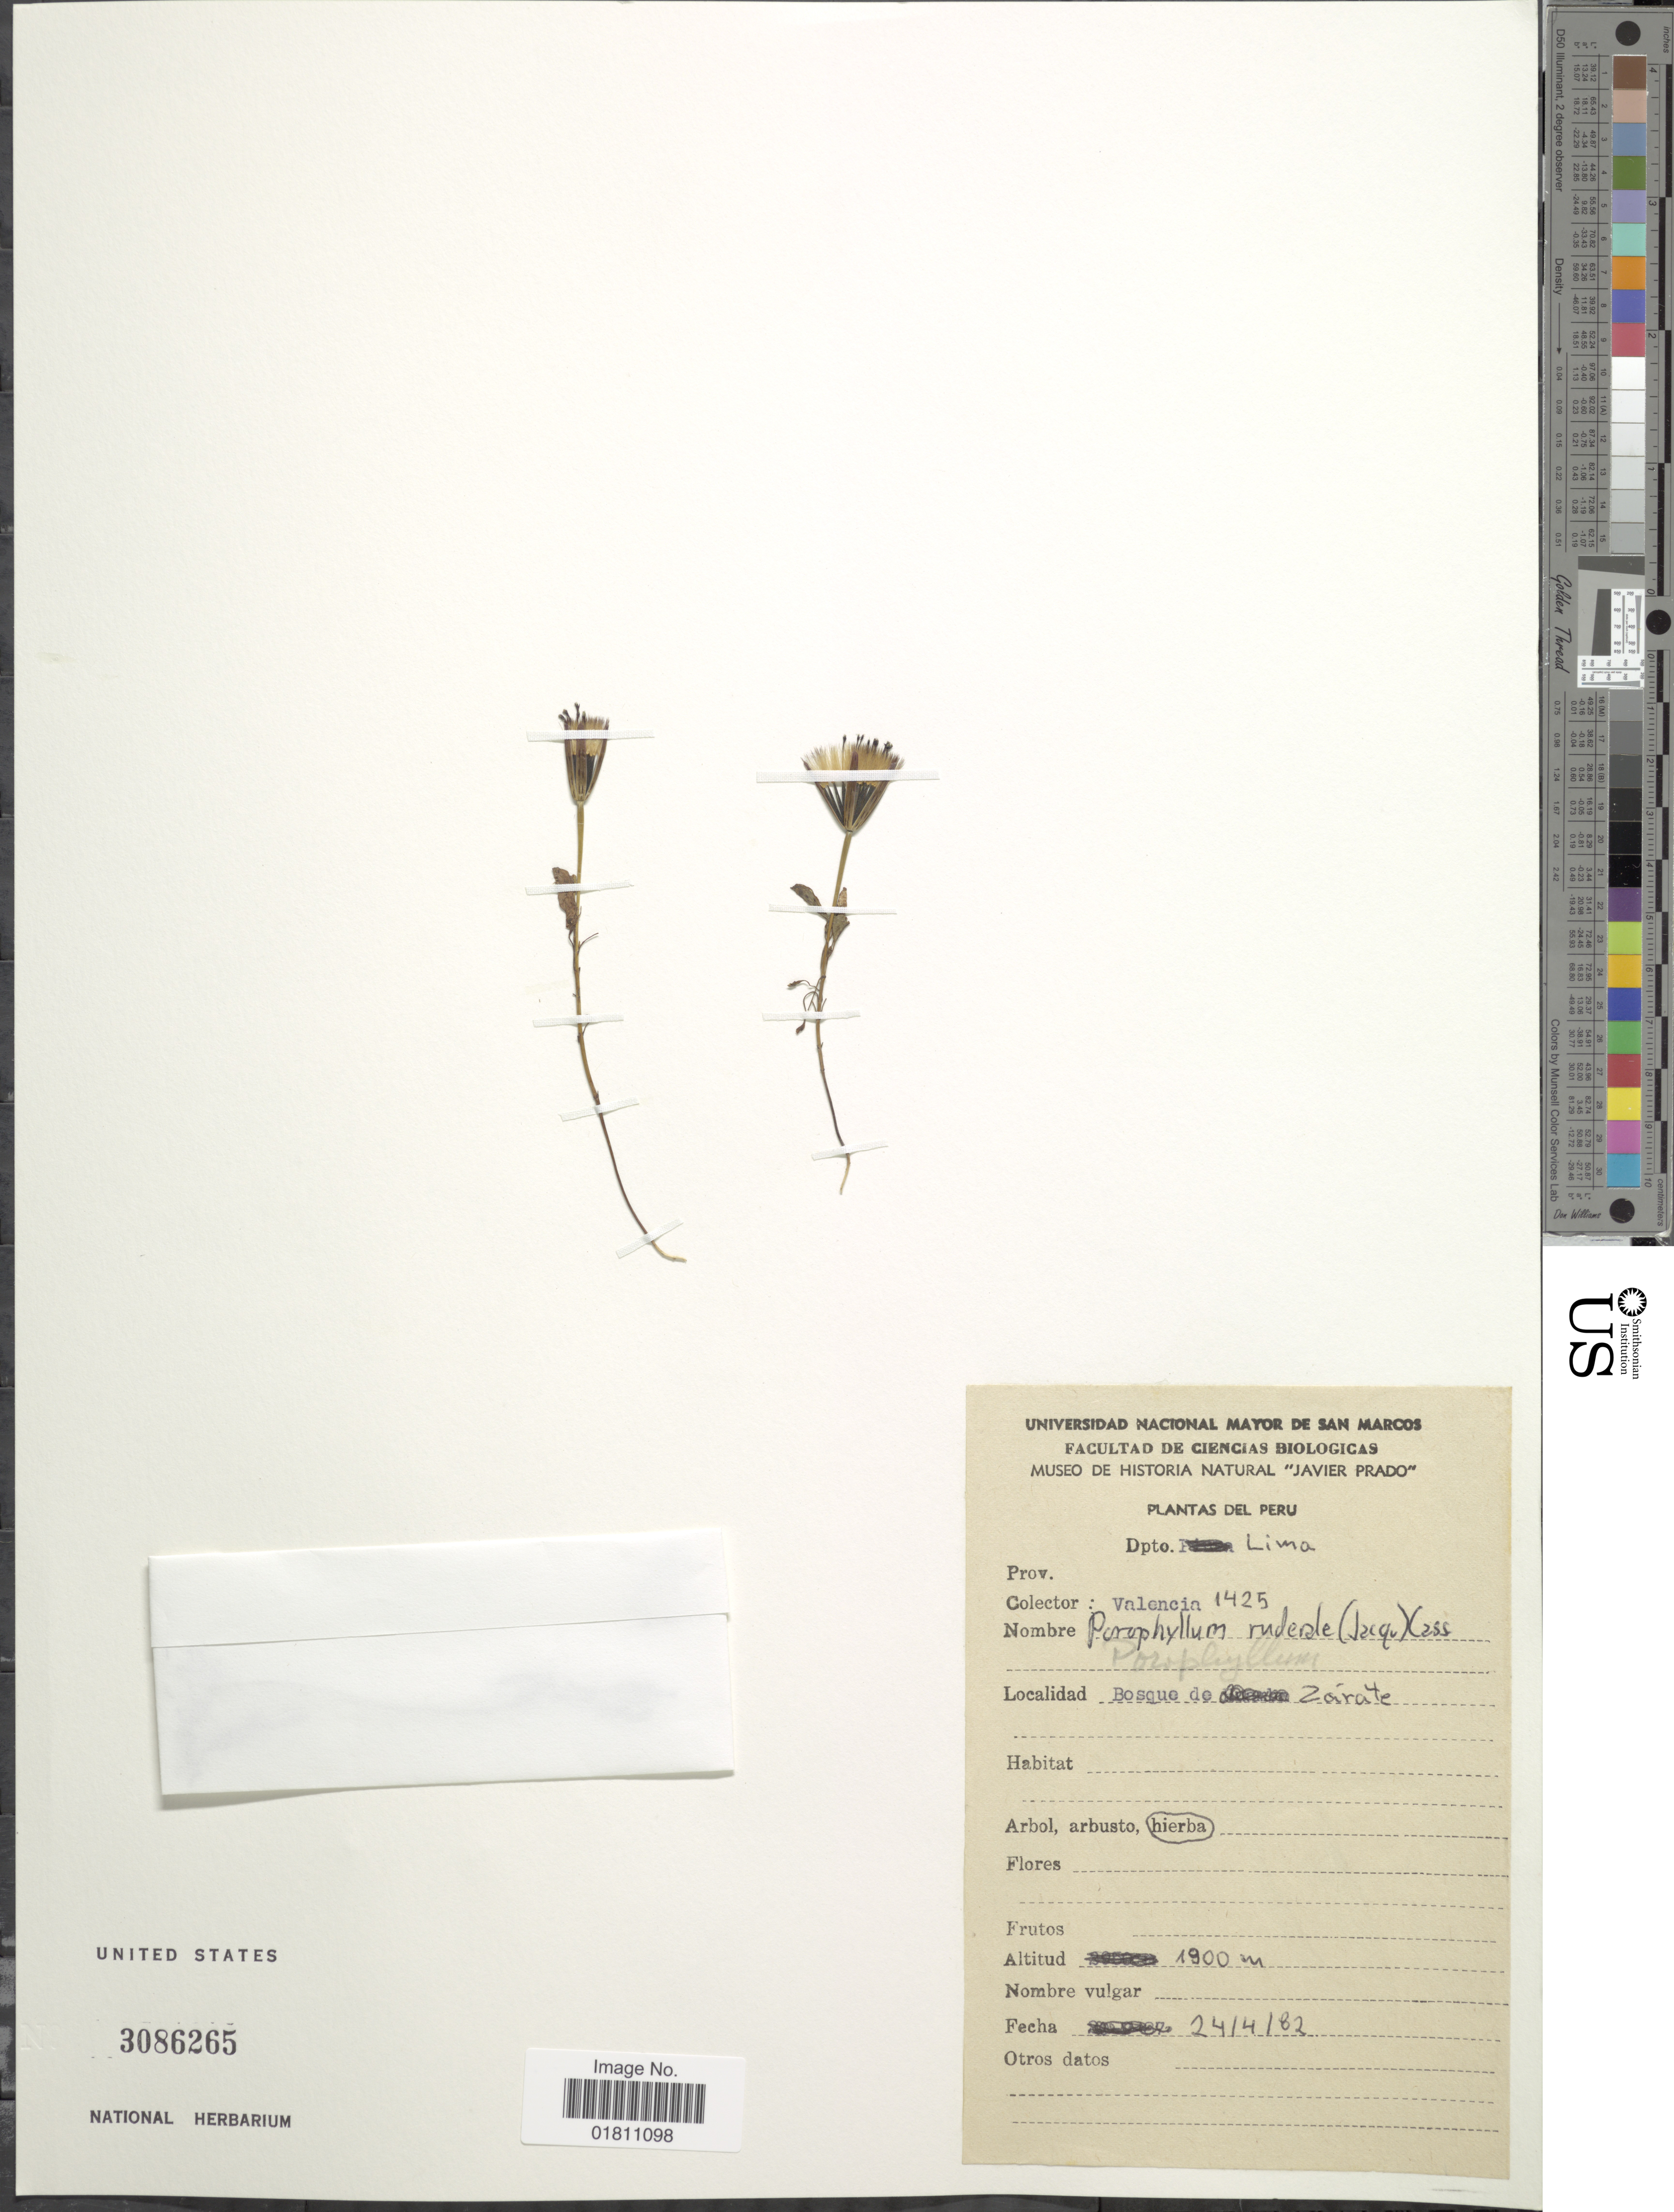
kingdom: Plantae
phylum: Tracheophyta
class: Magnoliopsida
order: Asterales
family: Asteraceae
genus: Porophyllum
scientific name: Porophyllum ruderale subsp. ruderale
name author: (Jacq.) Cass.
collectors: -. Valencia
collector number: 1425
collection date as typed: Transcribed d/m/y: 24/4/82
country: Peru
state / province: Lima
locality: Dpto Lima, Bosque de Zárate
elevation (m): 1900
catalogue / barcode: US 3086265